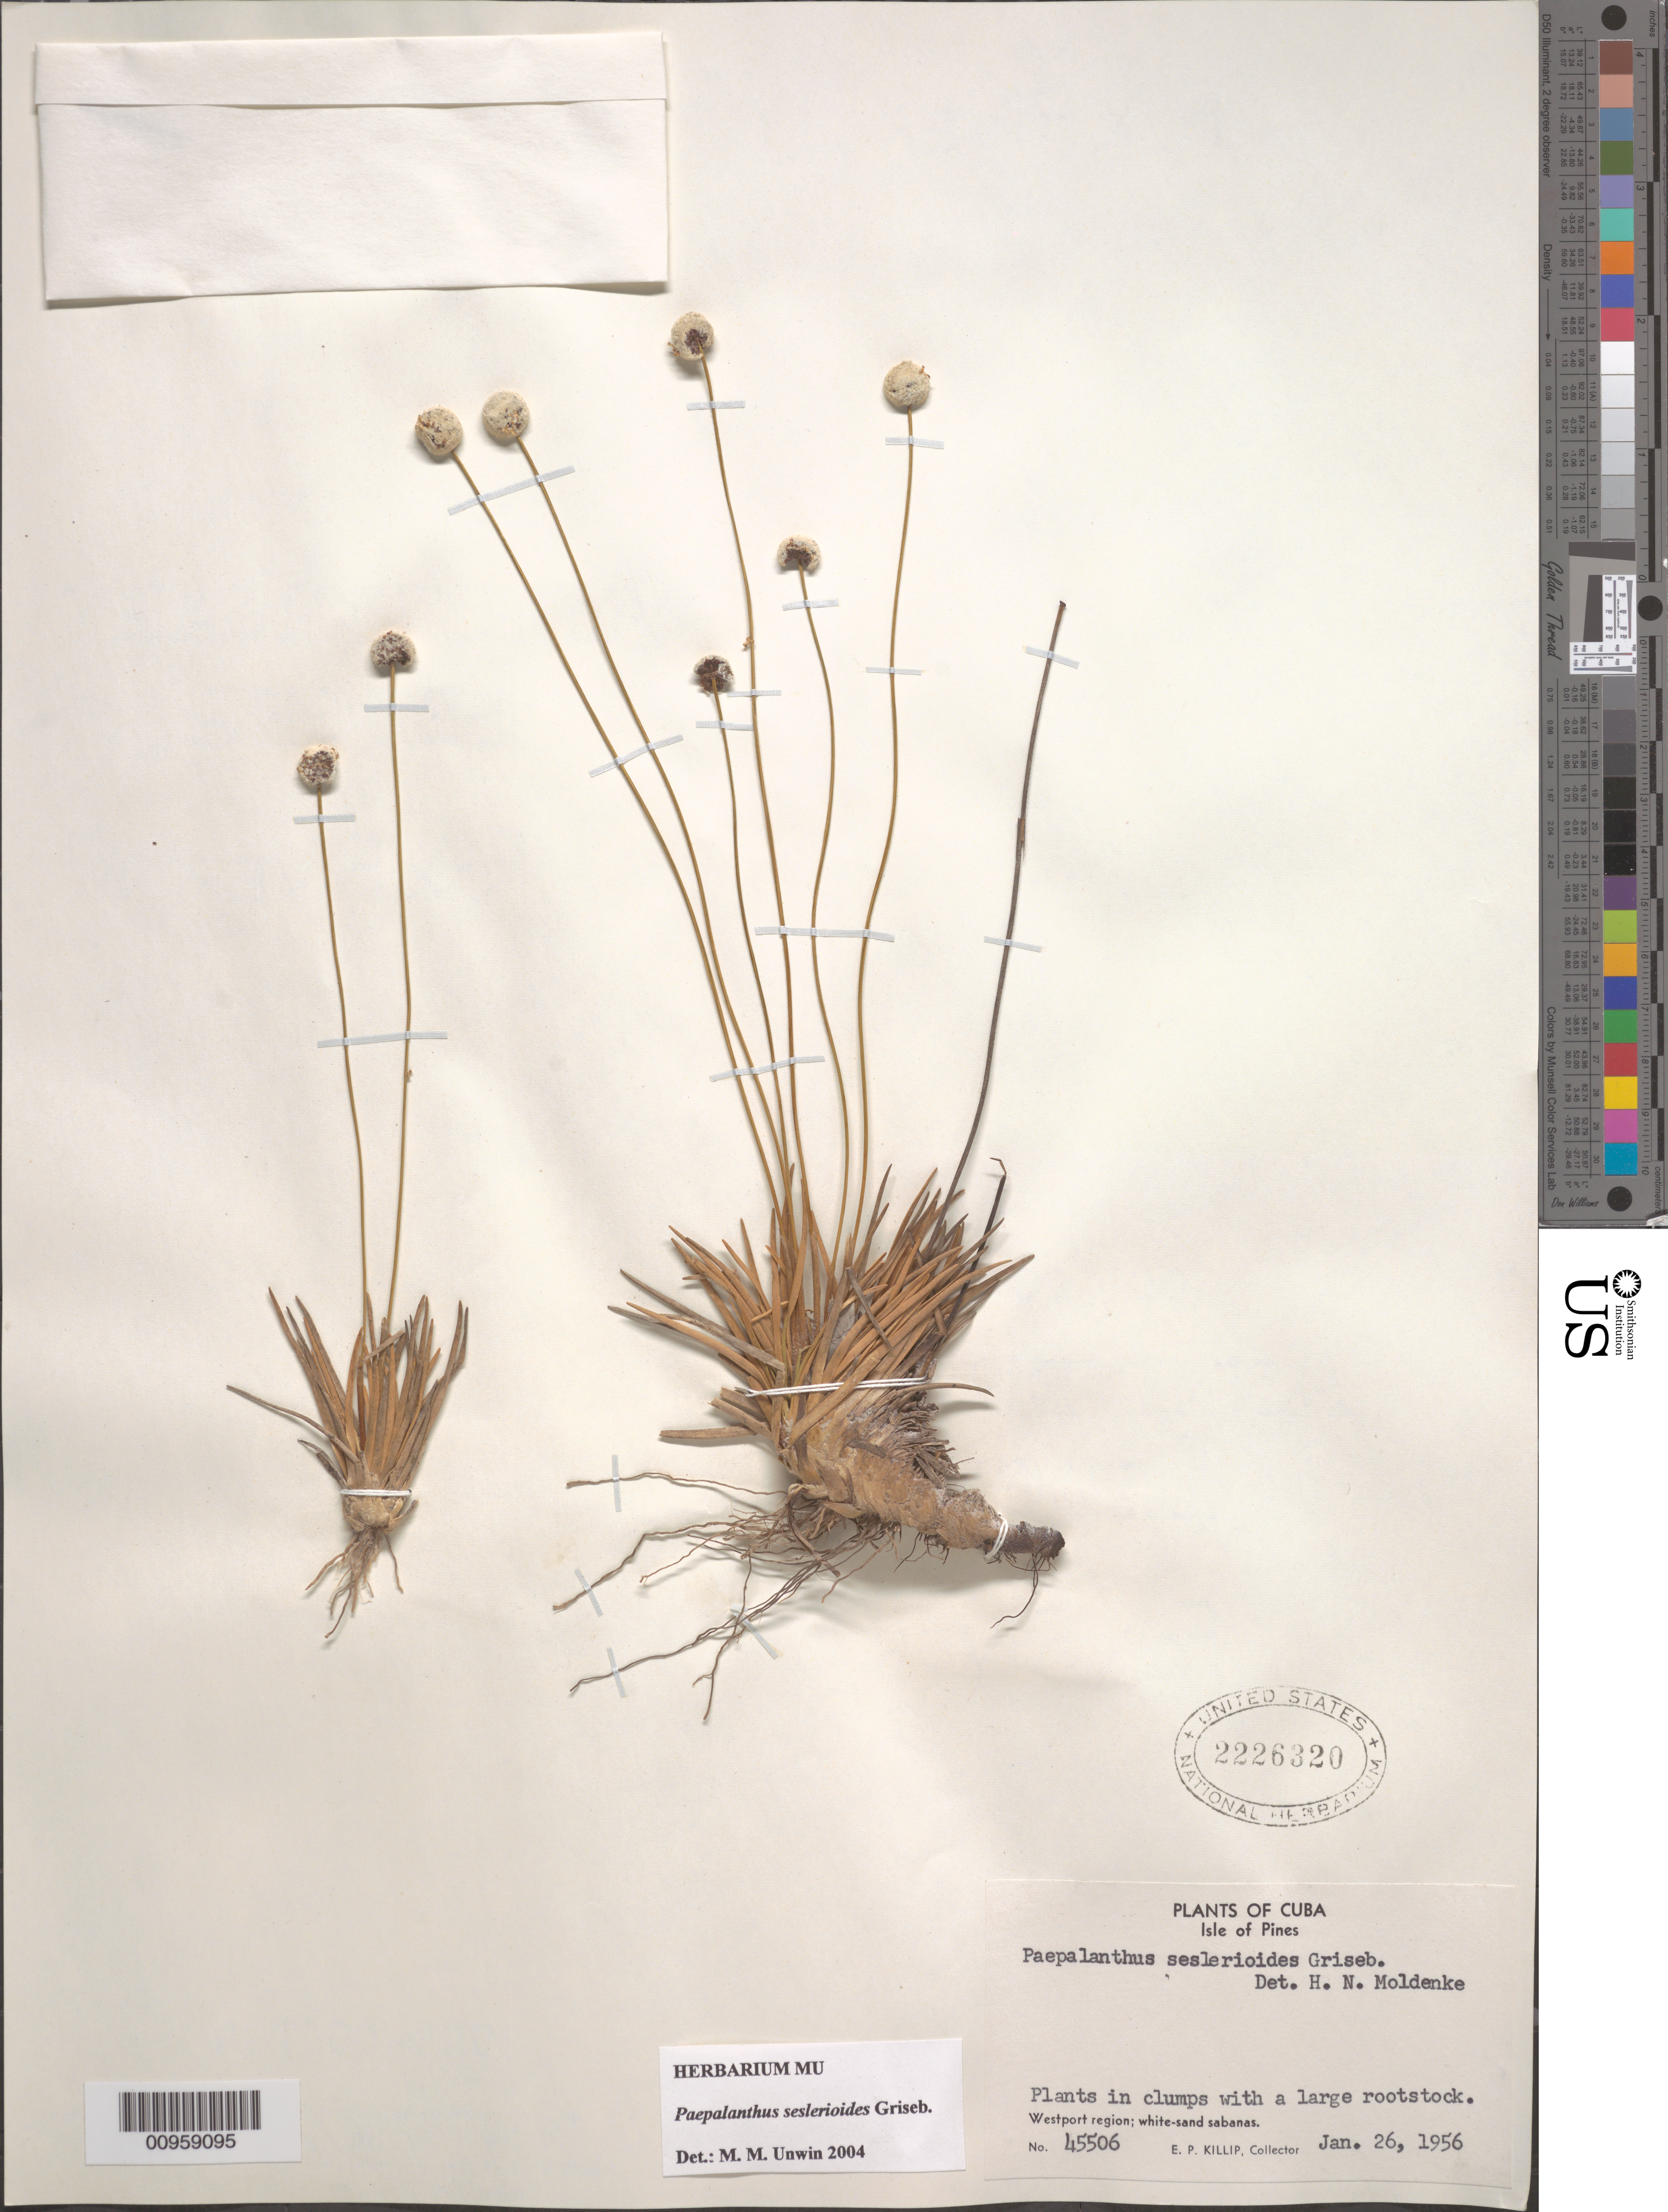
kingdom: Plantae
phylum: Tracheophyta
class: Liliopsida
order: Poales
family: Eriocaulaceae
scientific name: Giuliettia seslerioides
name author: (Griseb.) Andrino & Sano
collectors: E. P. Killip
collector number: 45506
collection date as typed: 26 Jan 1956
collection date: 1956-01-26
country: Cuba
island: Isla de la Juventud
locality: Westport Region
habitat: White-sand sabanas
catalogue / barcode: US 2226320